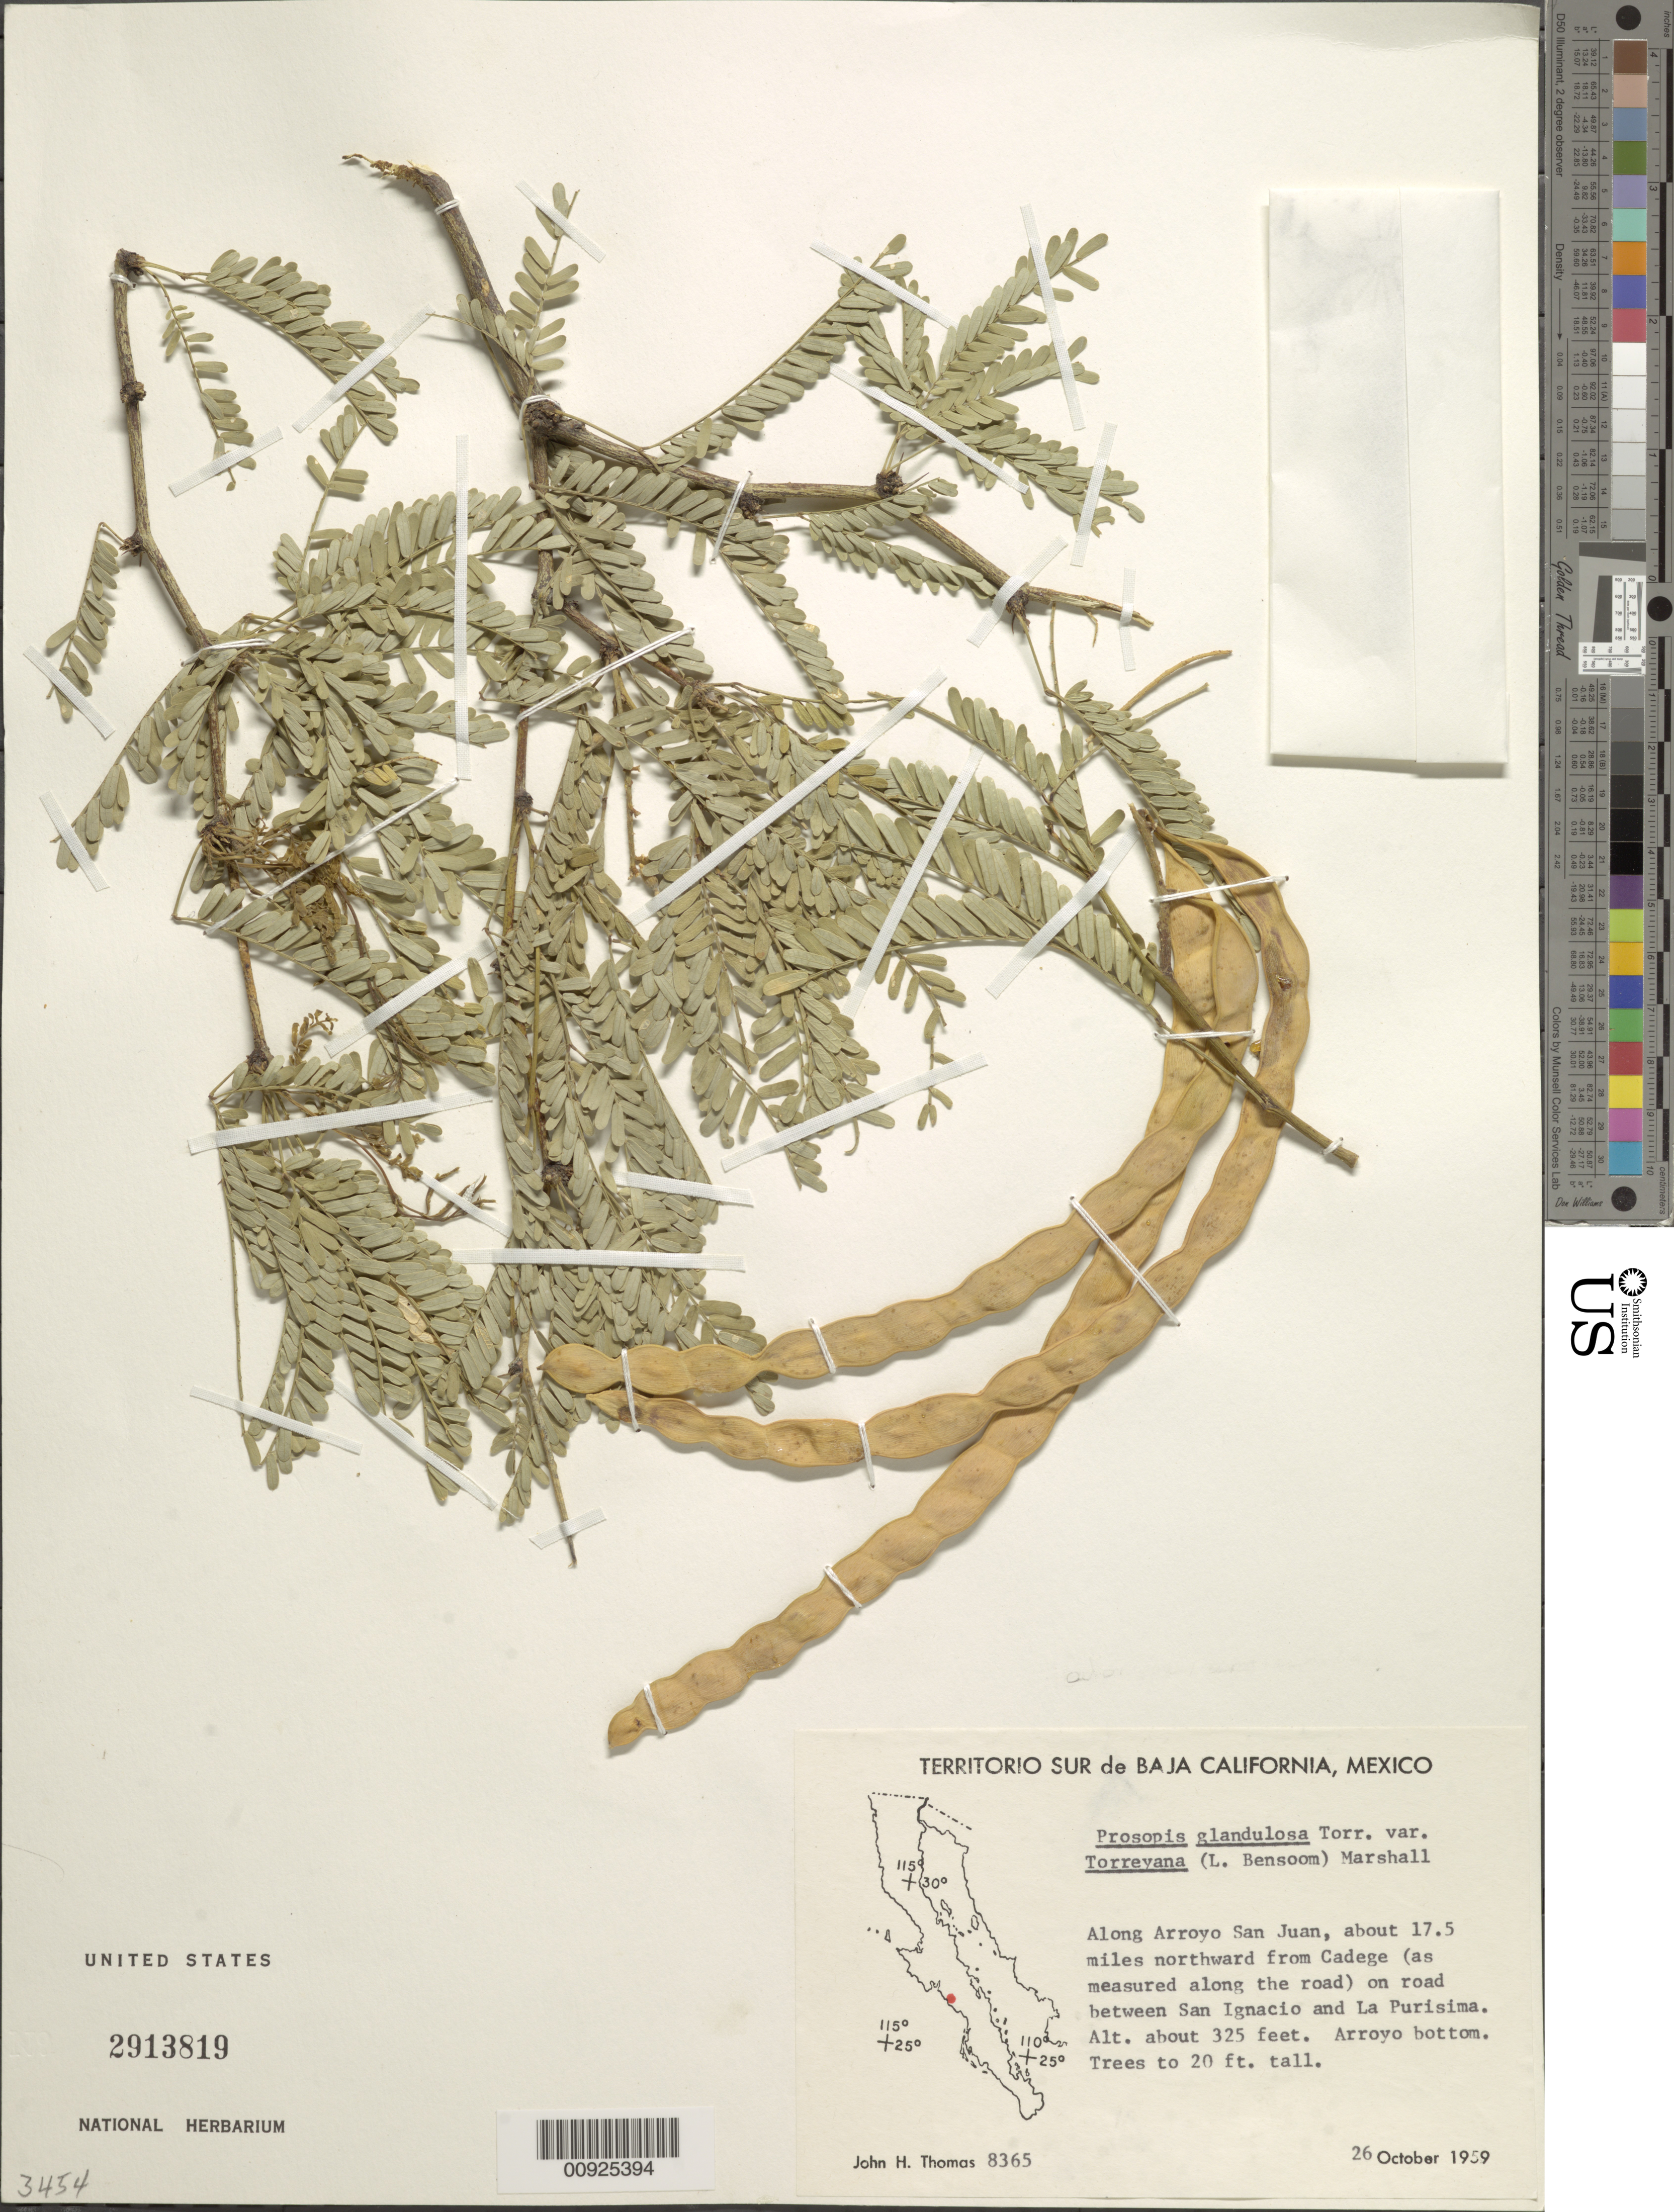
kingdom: Plantae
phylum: Tracheophyta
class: Magnoliopsida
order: Fabales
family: Fabaceae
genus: Neltuma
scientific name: Neltuma odorata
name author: (Torr. & Frém.) C. E. Hughes & G.P. Lewis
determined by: Strong, Mark T., (BOT), Smithsonian Institution - National Museum of Natural History (UNITED STATES)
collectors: J. H. Thomas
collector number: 8365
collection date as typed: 26 Oct 1959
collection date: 1959-10-26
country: Mexico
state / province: Baja California Sur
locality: Along arroyo San Juan, about 17.5 miles northward from Cadege (as measured along the road) on road between San Ignacio and La Pusirima. Territorio Sur de Baja California.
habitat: Arroyo bottom.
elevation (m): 99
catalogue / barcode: US 2913819